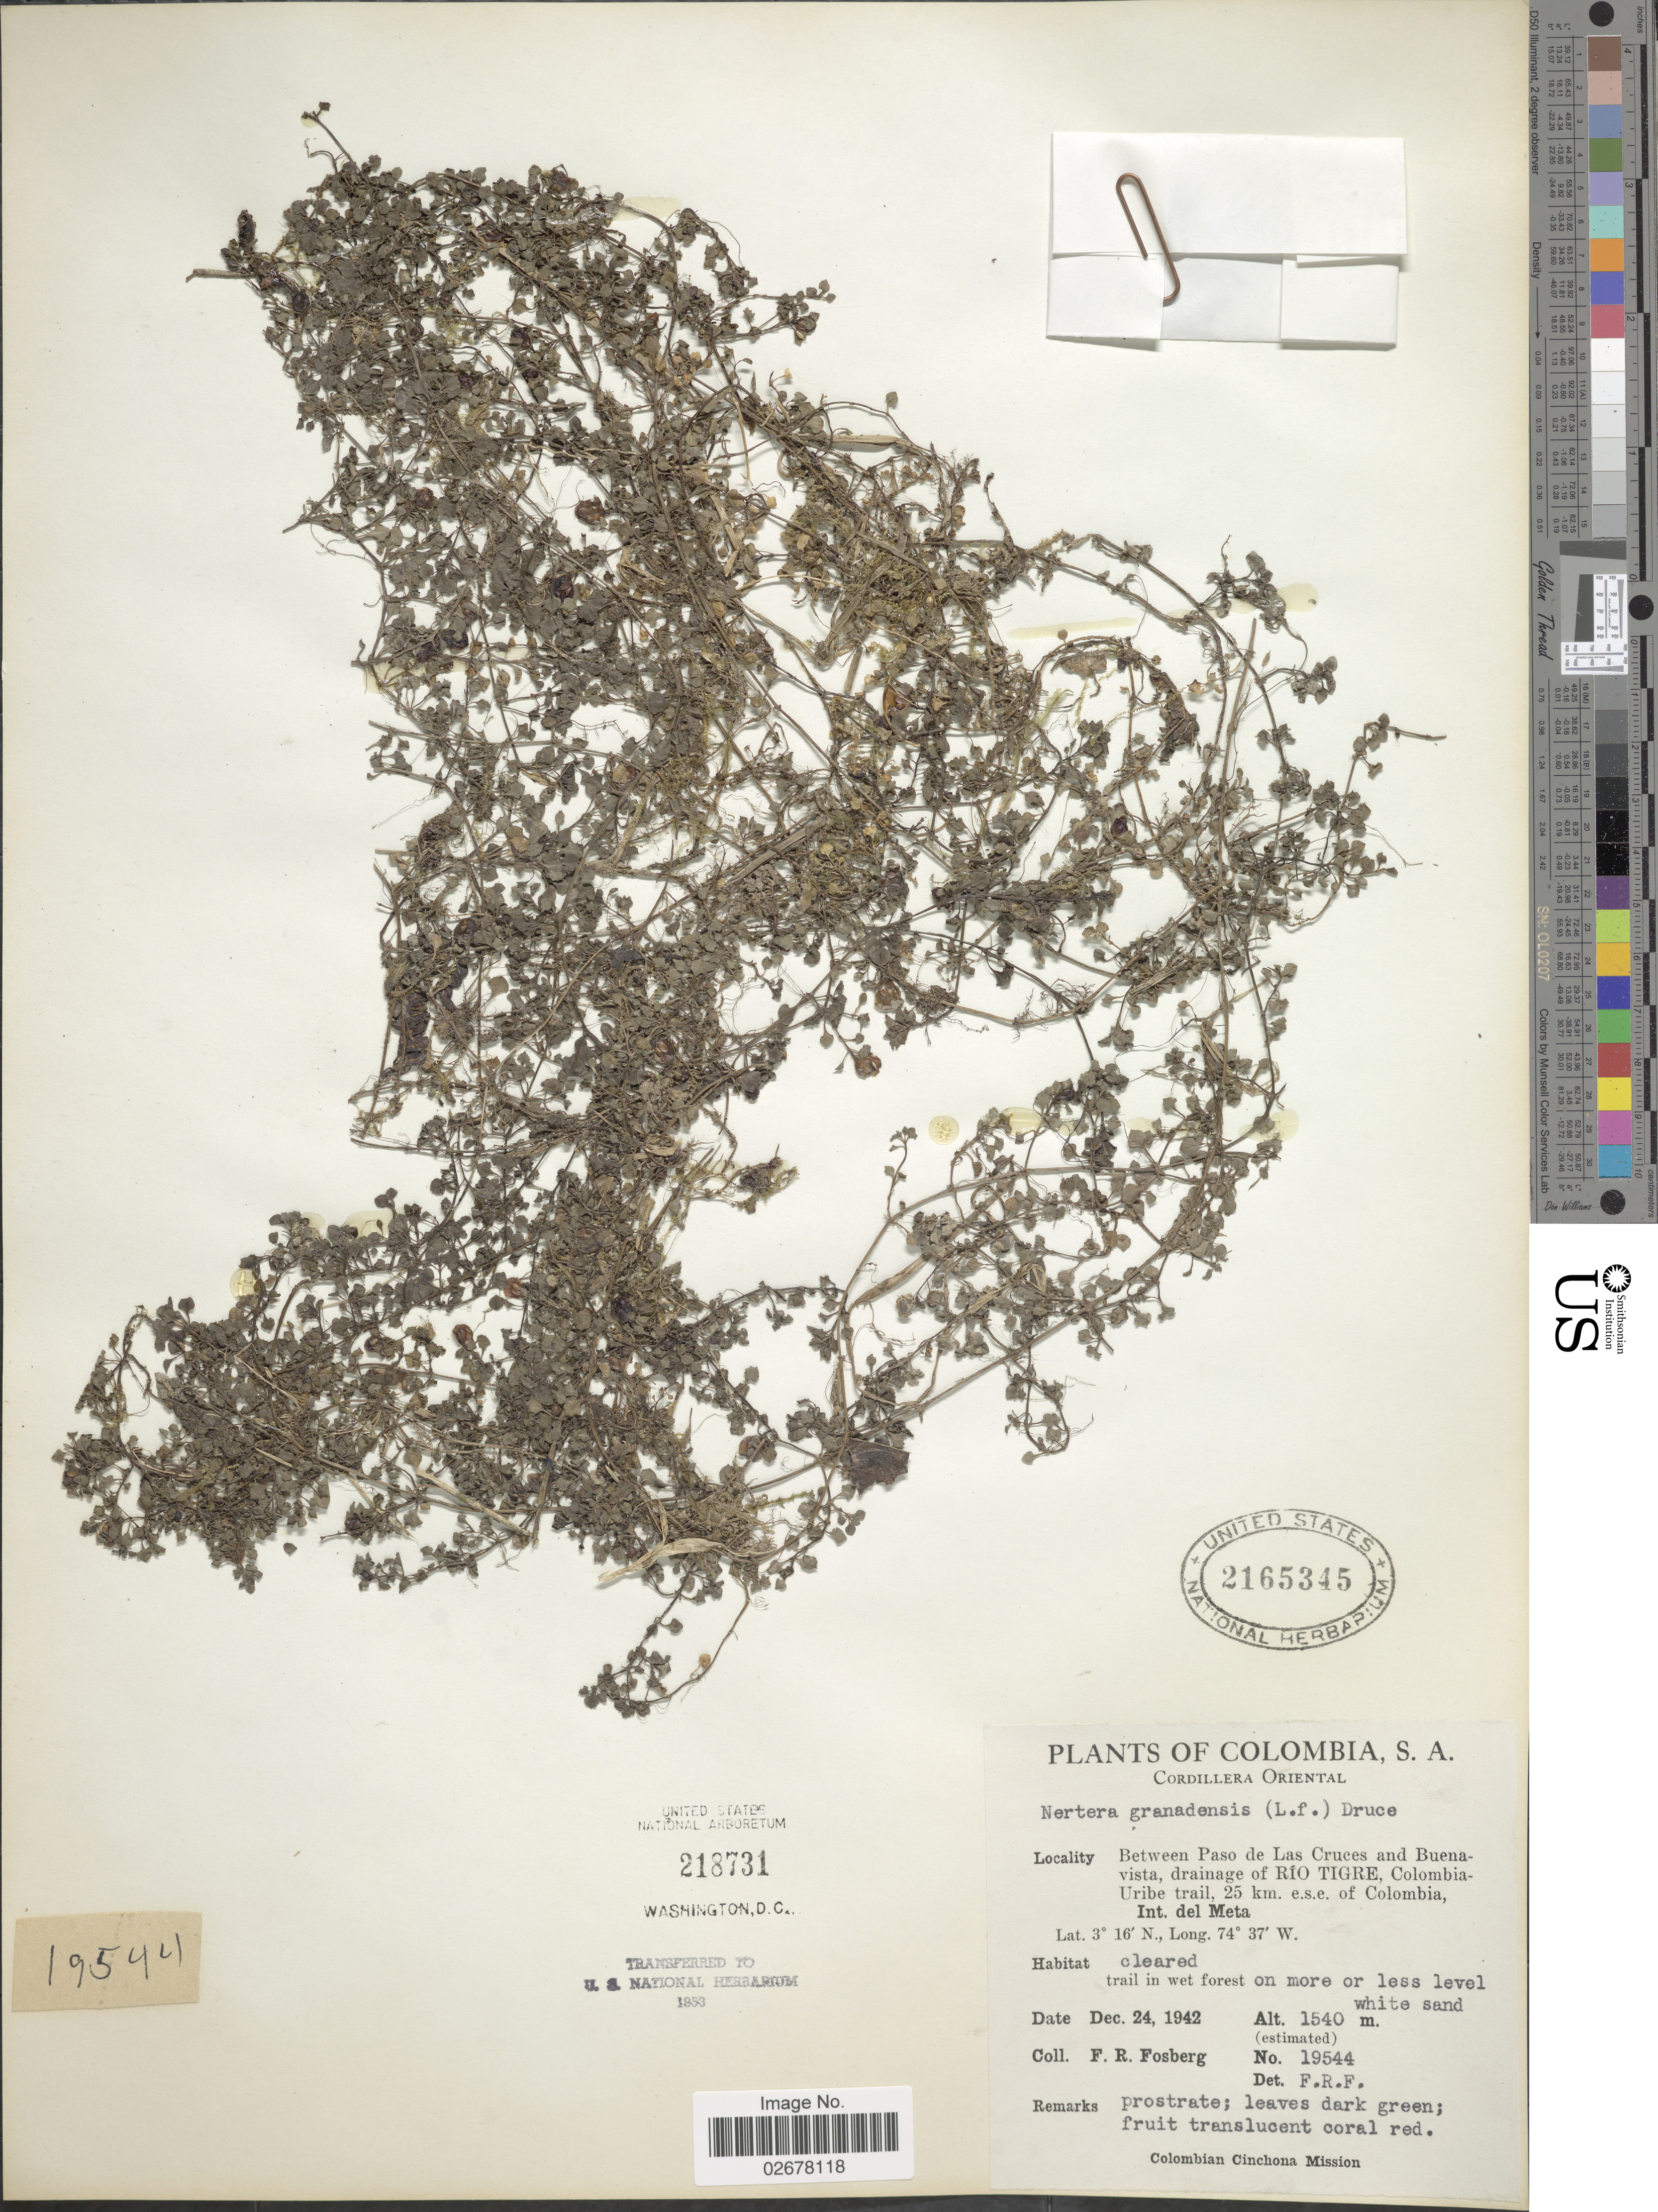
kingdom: Plantae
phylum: Tracheophyta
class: Magnoliopsida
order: Gentianales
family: Rubiaceae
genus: Nertera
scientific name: Nertera depressa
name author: Banks & Sol. ex Gaertn.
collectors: F. R. Fosberg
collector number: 19544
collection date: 1942-12-24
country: Colombia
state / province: Meta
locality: Cordillera Oriental, Between Paso de Las Cruces and Buenavista, drainage of Río Tigre, Colombia-Uribe trail, 25 km e.s.e. of Colombia, Int del Meta, cleared trail in wet forest on more or less level white sand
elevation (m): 1540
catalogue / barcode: US 2165345